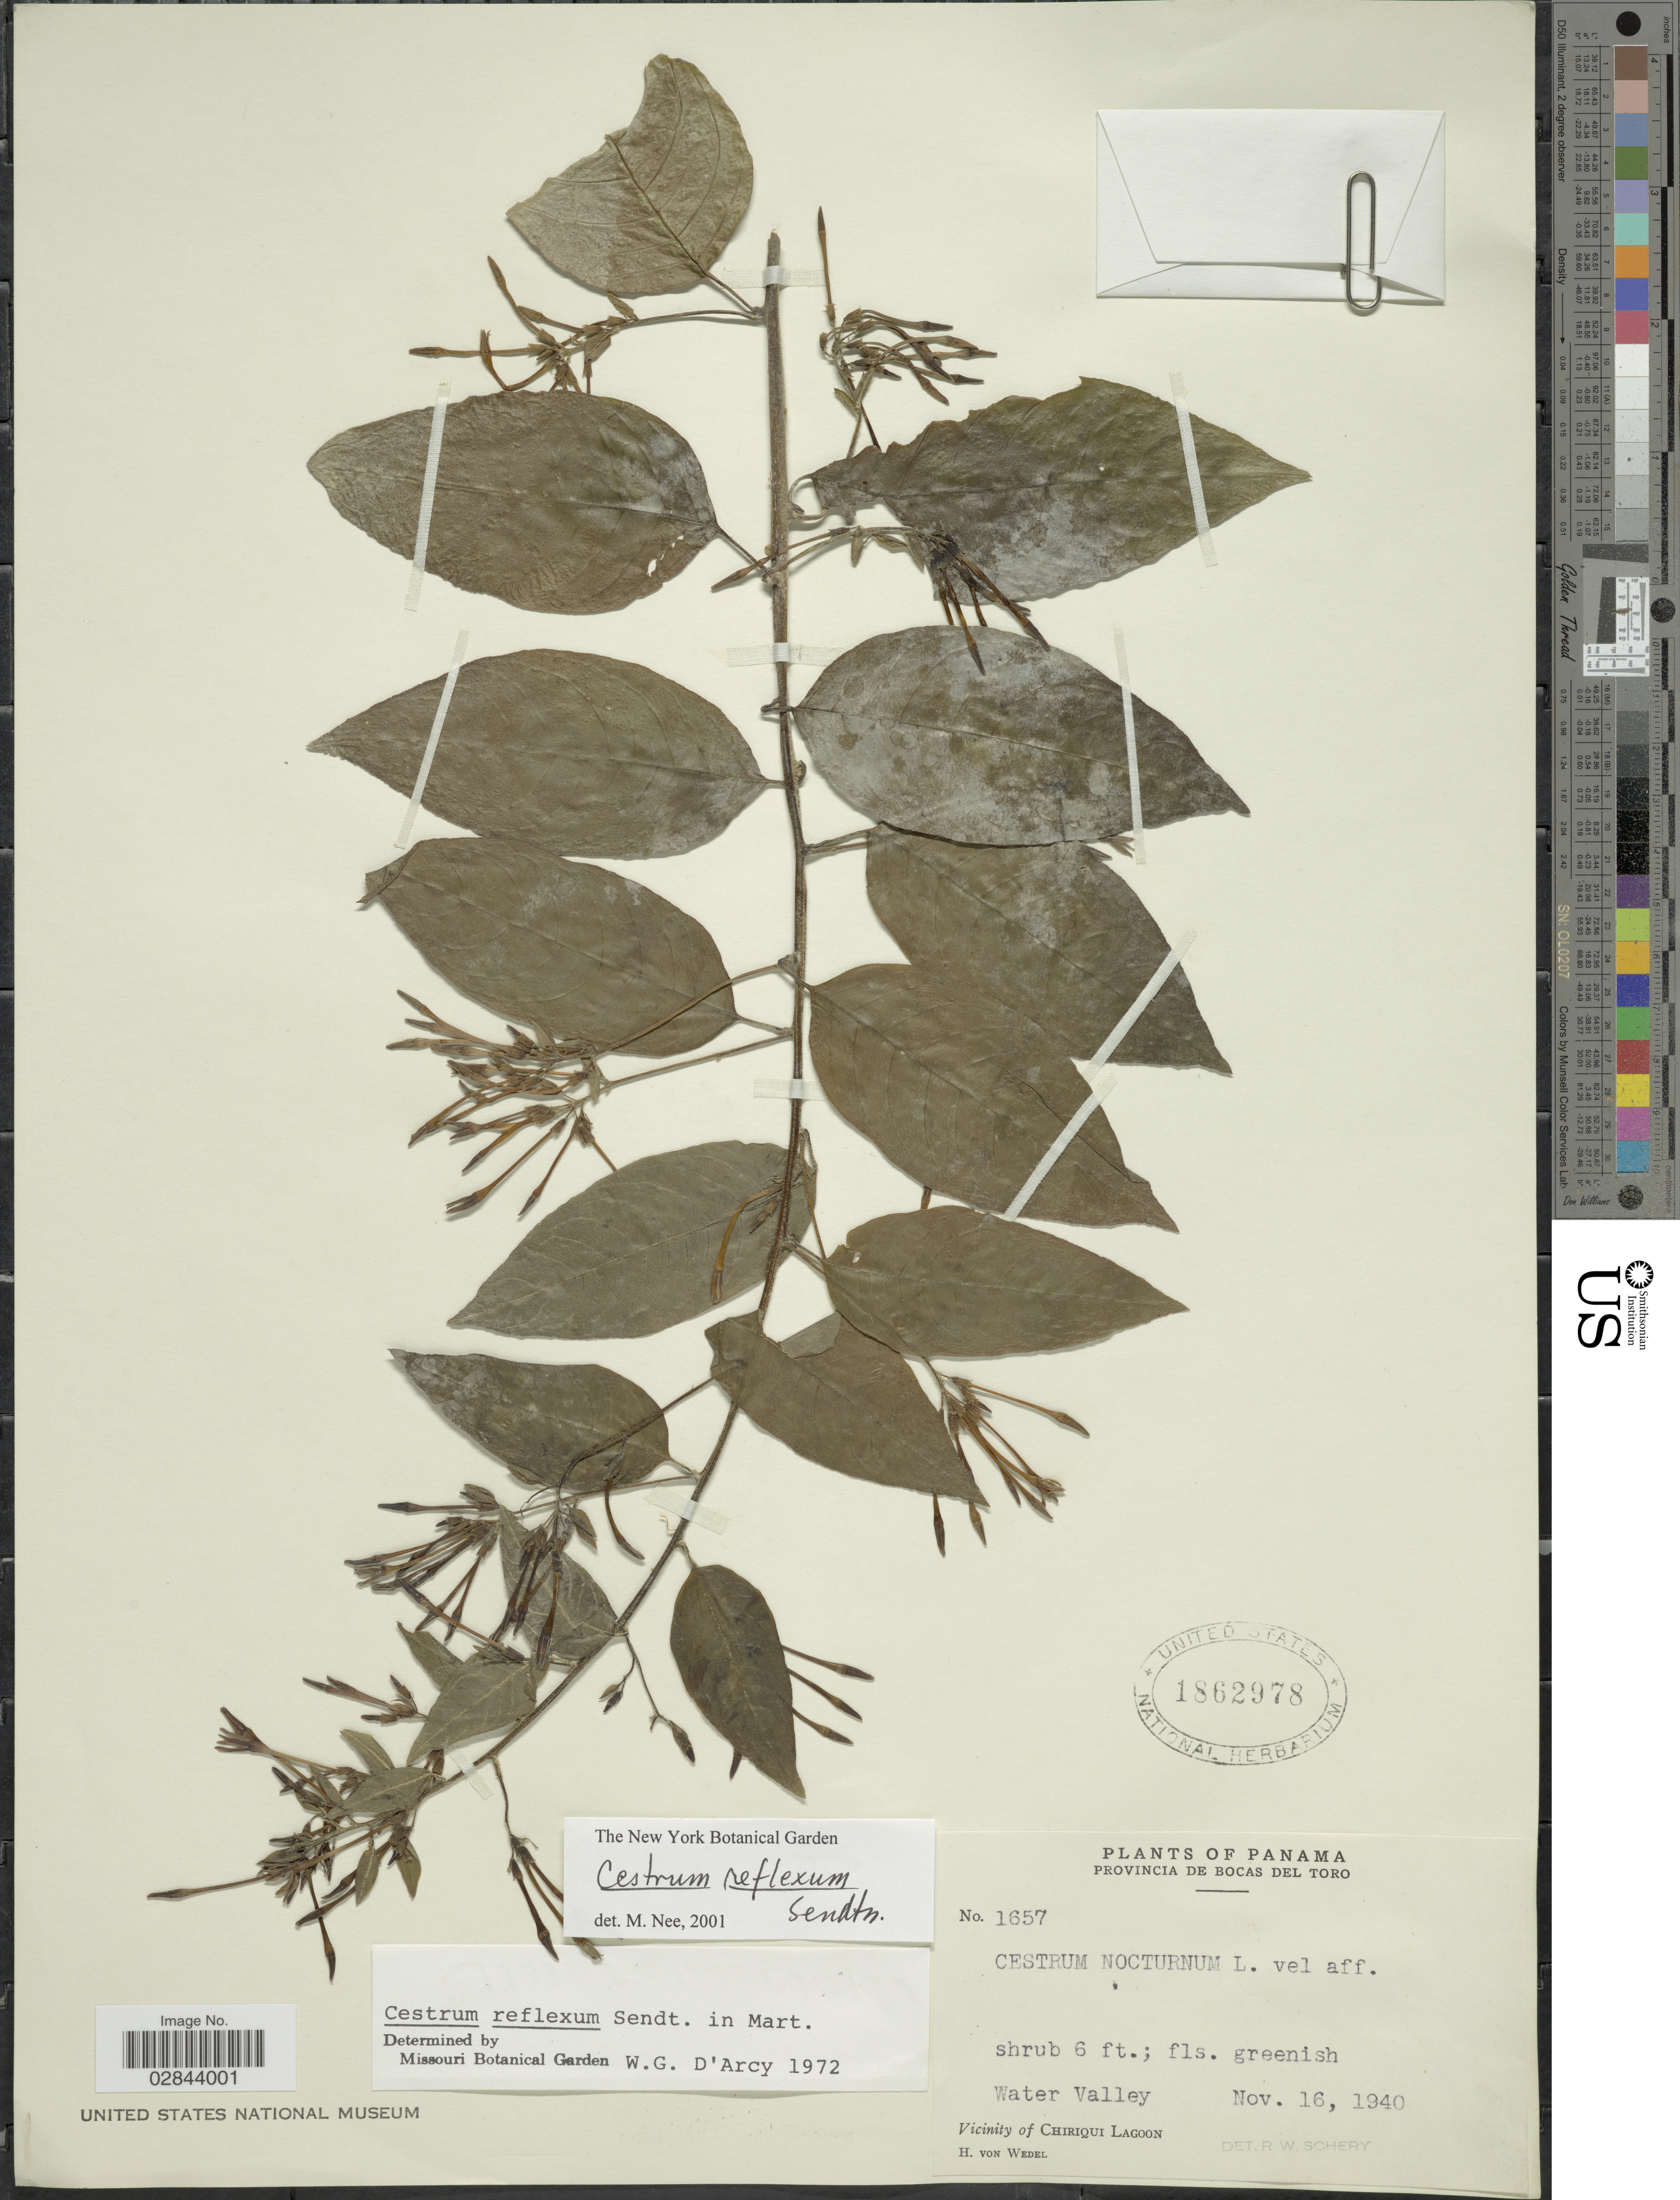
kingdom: Plantae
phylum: Tracheophyta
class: Magnoliopsida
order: Solanales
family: Solanaceae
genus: Cestrum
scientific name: Cestrum reflexum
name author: Sendtn.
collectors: H. von Wedel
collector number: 1657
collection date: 1940-11-16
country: Panama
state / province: Bocas del Toro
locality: Water Valley. Vicinity of Chiriqui Lagoon.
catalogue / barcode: US 1862978